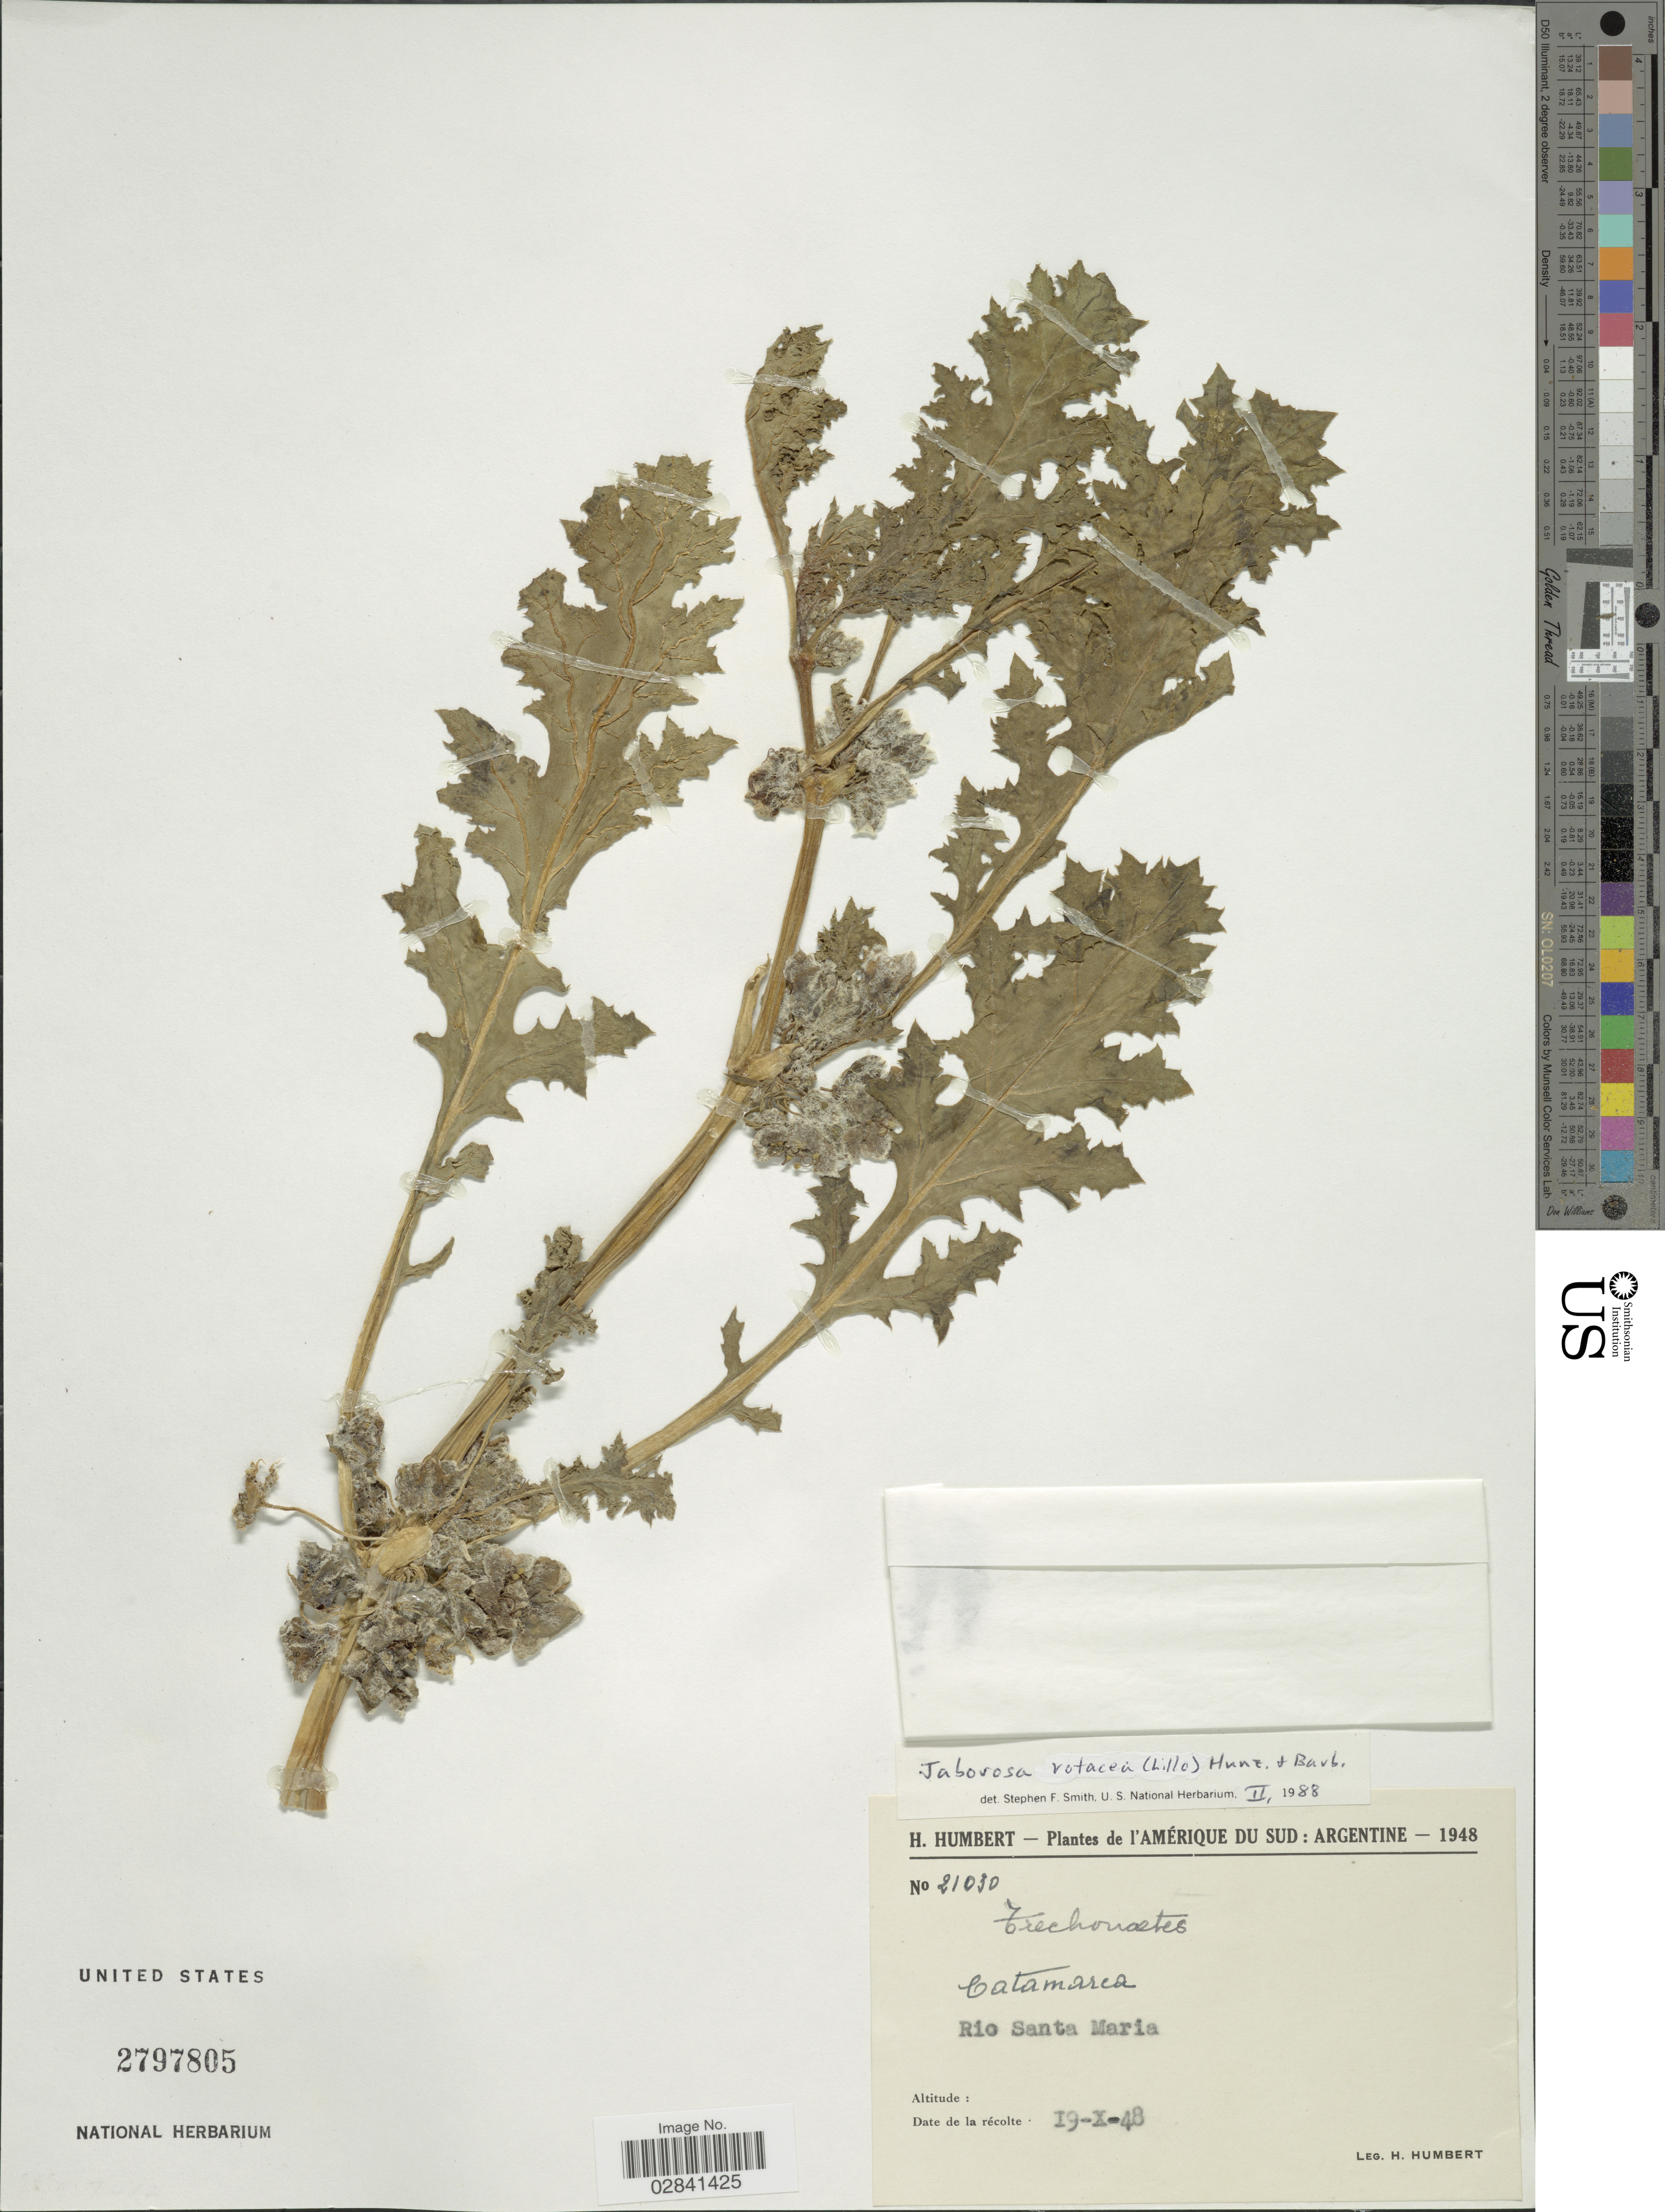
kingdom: Plantae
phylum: Tracheophyta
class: Magnoliopsida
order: Solanales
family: Solanaceae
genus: Jaborosa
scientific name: Jaborosa rotacea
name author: (Lillo) Hunz. & Barboza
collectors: H. Humbert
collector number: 21030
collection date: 1948-10-19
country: Argentina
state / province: Catamarca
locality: Catamarca. Rio Santa Maria.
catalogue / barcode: US 2797805